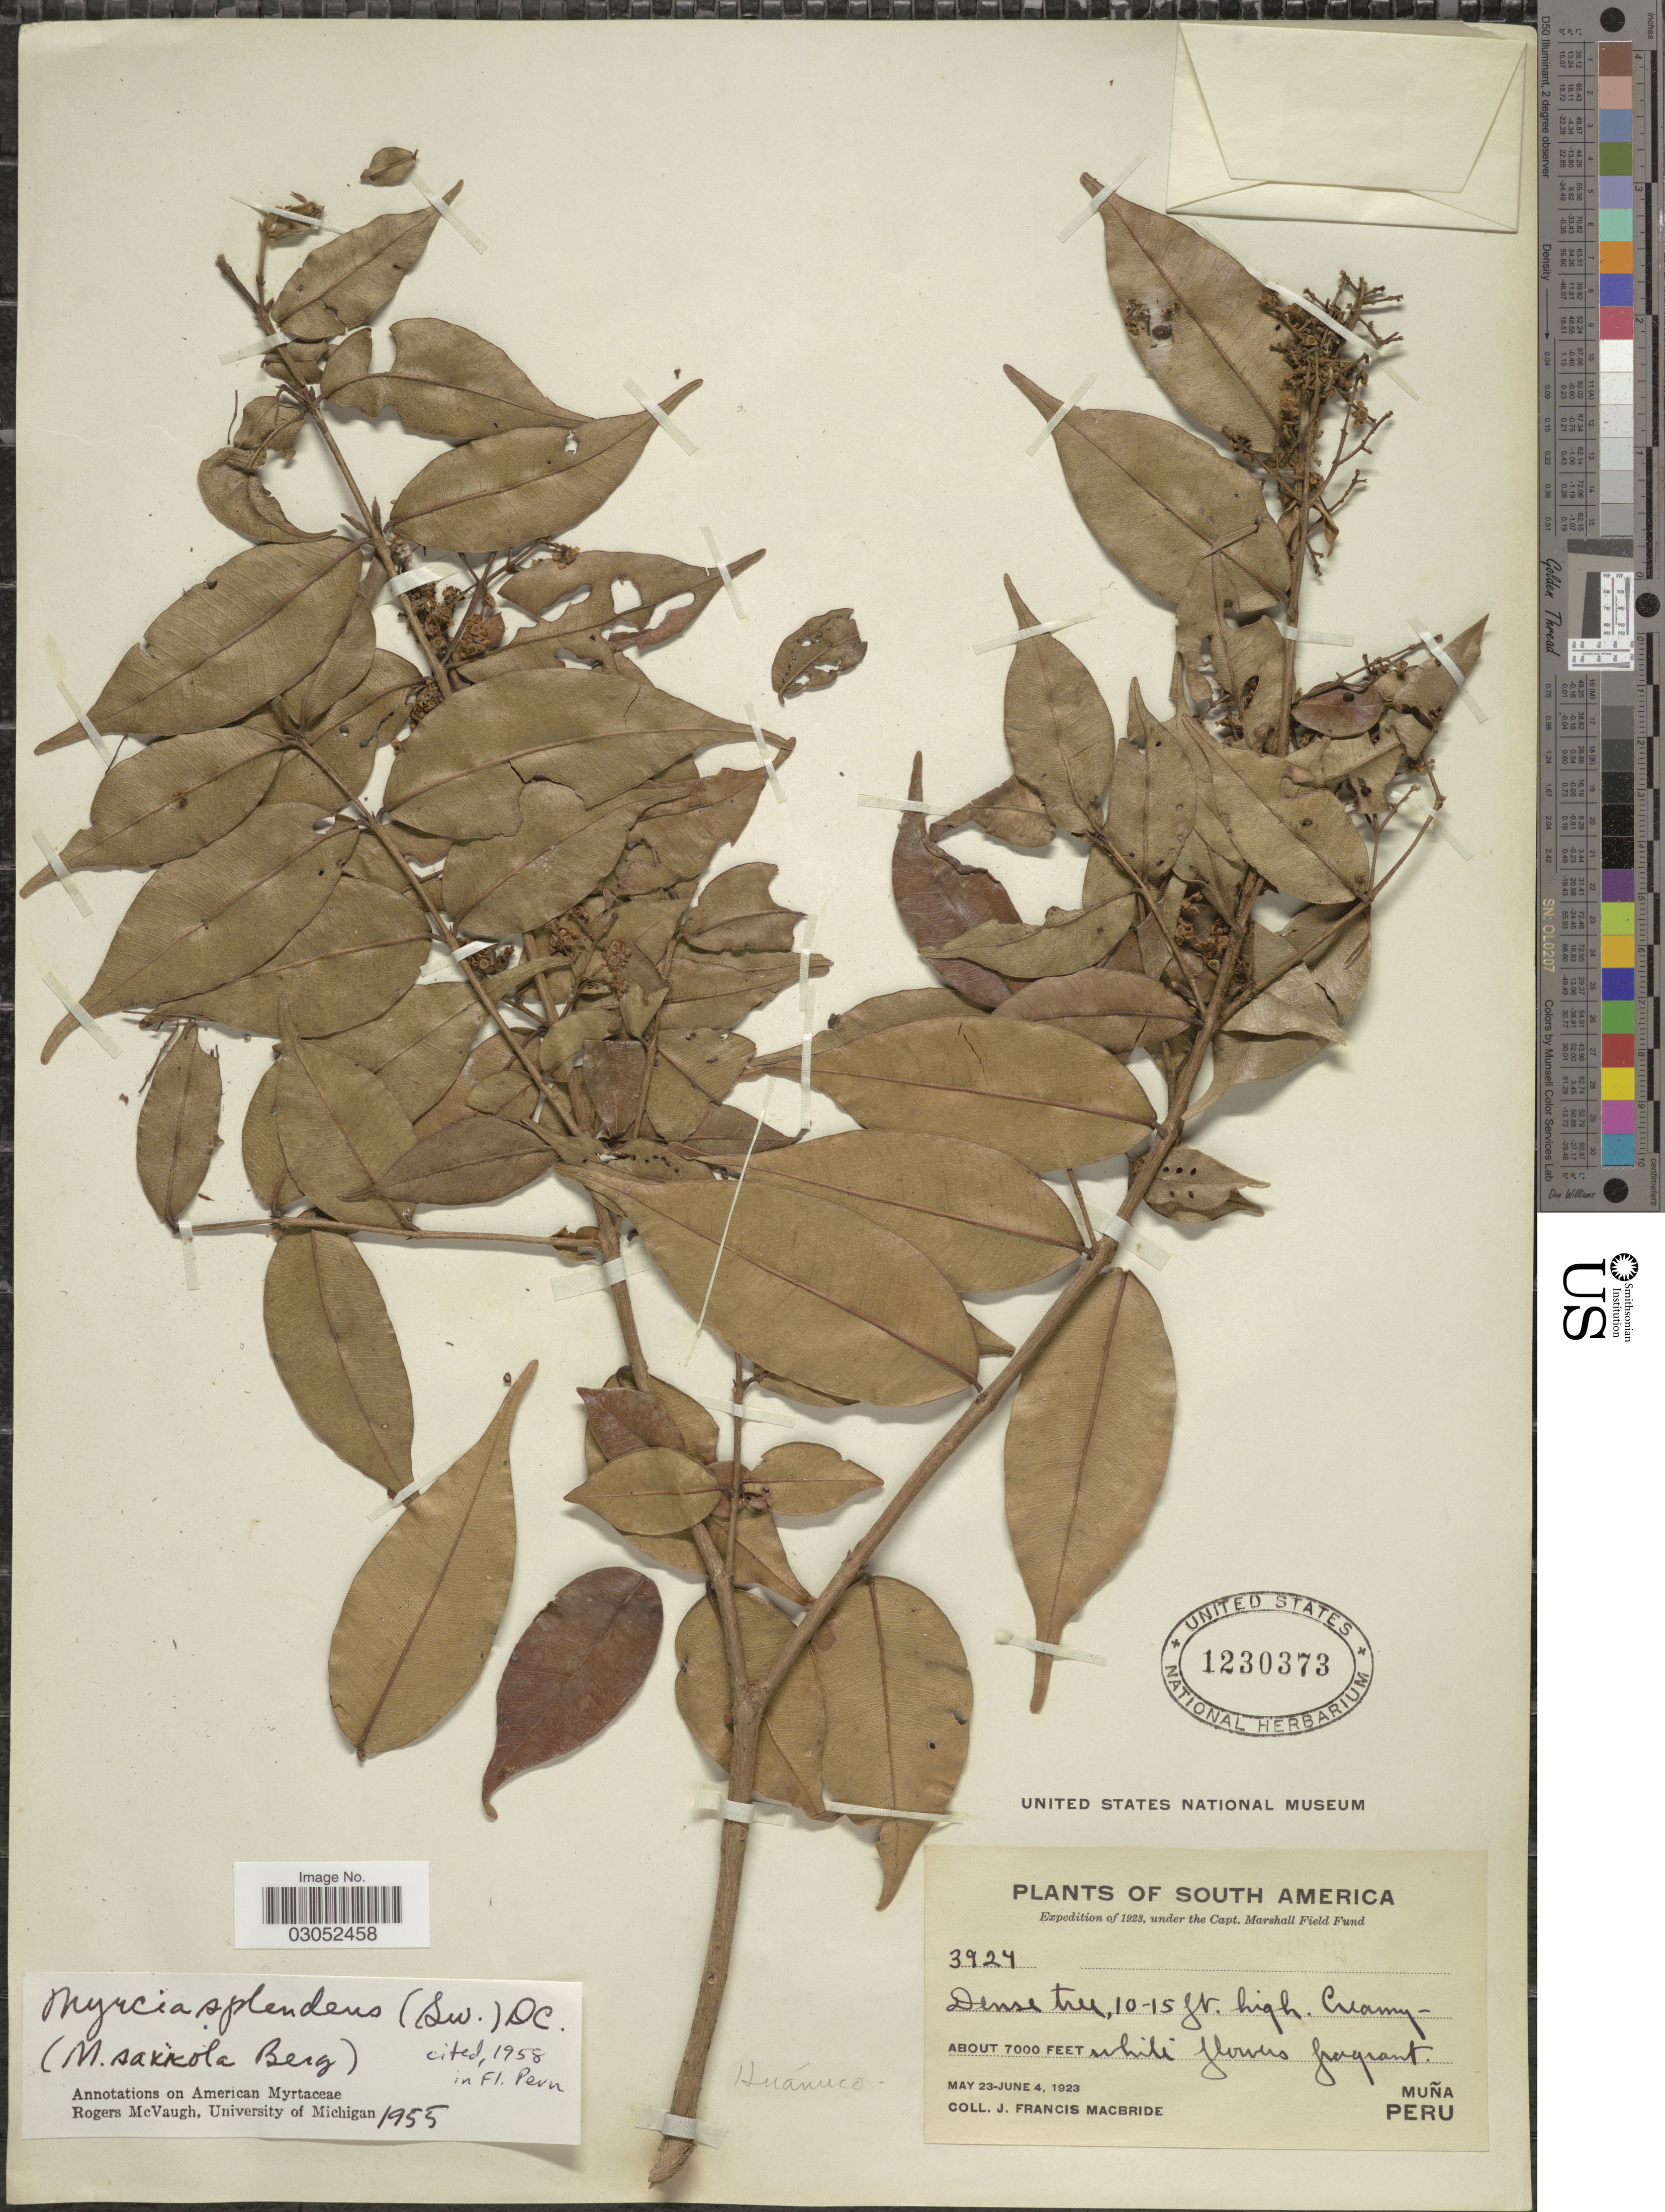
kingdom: Plantae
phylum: Tracheophyta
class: Magnoliopsida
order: Myrtales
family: Myrtaceae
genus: Myrcia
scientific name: Myrcia splendens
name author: (Sw.) DC.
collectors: J. F. Macbride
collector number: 3927*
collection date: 1923-05-23/1923-06-04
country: Peru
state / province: Huánuco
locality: Muña.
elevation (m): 2134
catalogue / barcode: US 1230373